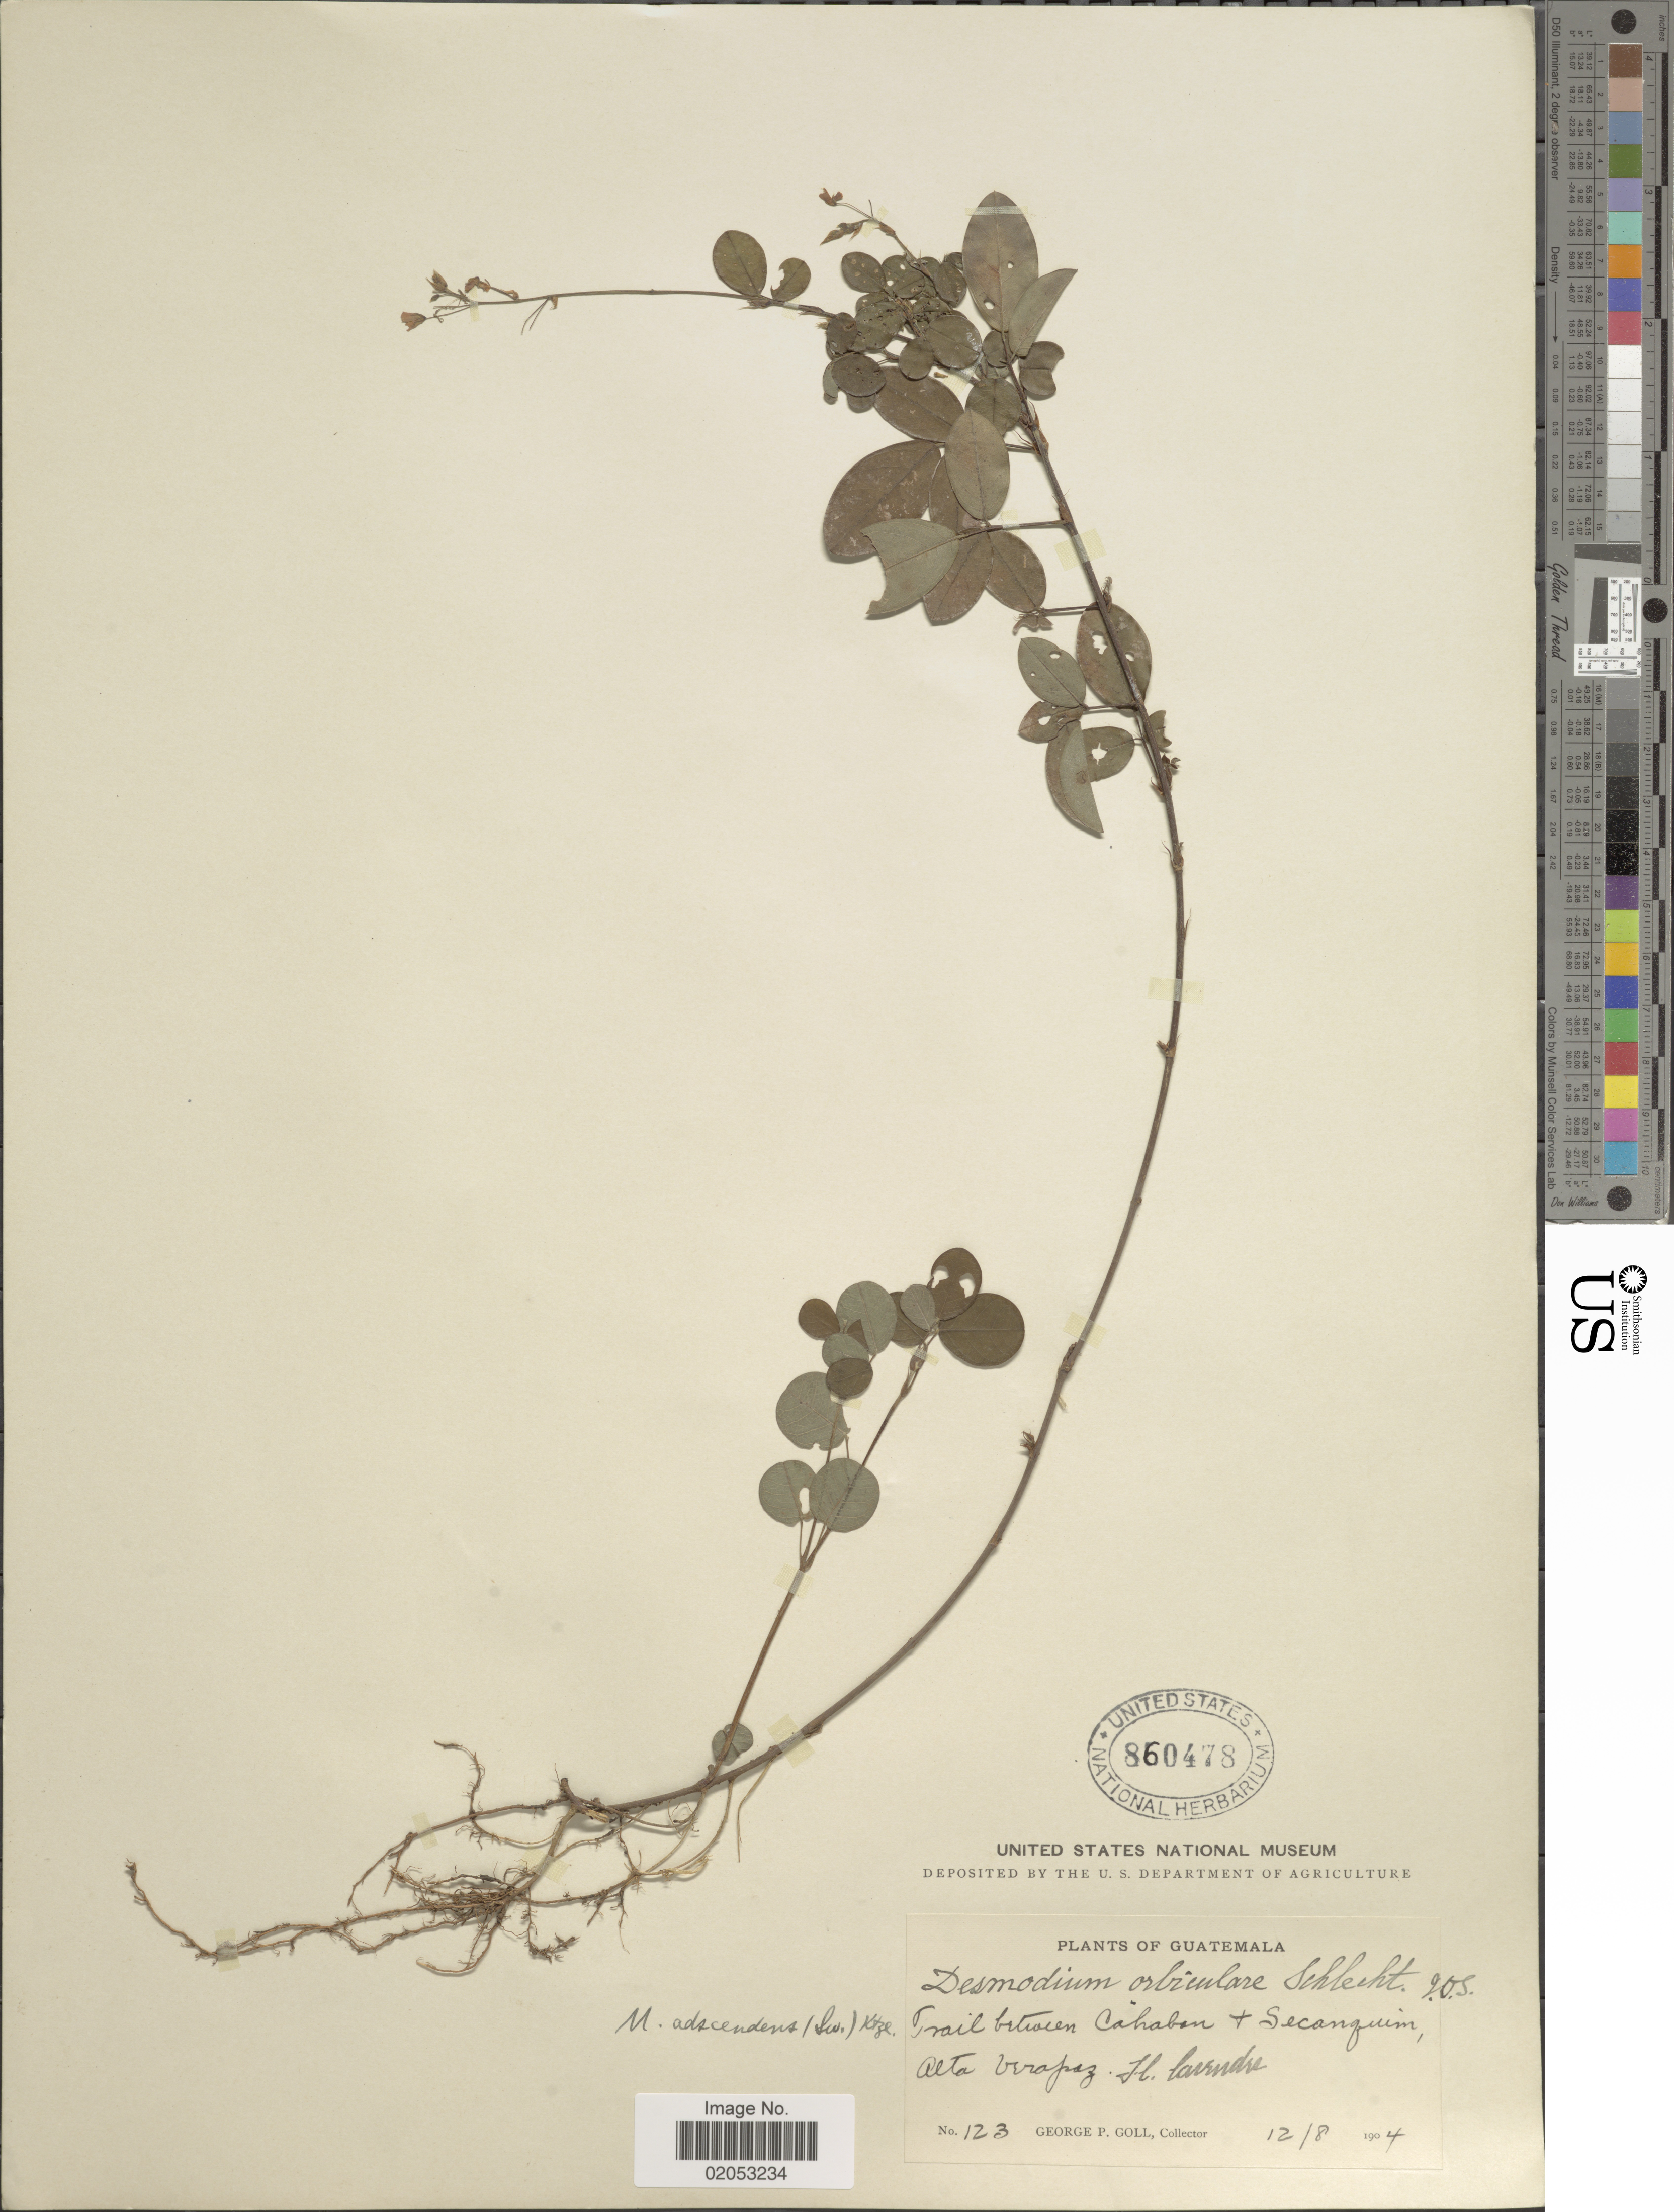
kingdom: Plantae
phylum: Tracheophyta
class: Magnoliopsida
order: Fabales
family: Fabaceae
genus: Grona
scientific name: Grona adscendens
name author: (Sw.) H. Ohashi & K. Ohashi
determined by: Strong, Mark T., (BOT), Smithsonian Institution - National Museum of Natural History (UNITED STATES)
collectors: G. P. Goll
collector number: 123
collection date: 1904-08-12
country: Guatemala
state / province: Alta Verapaz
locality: Trail between Cahabon + Secanquim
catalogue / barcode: US 860478